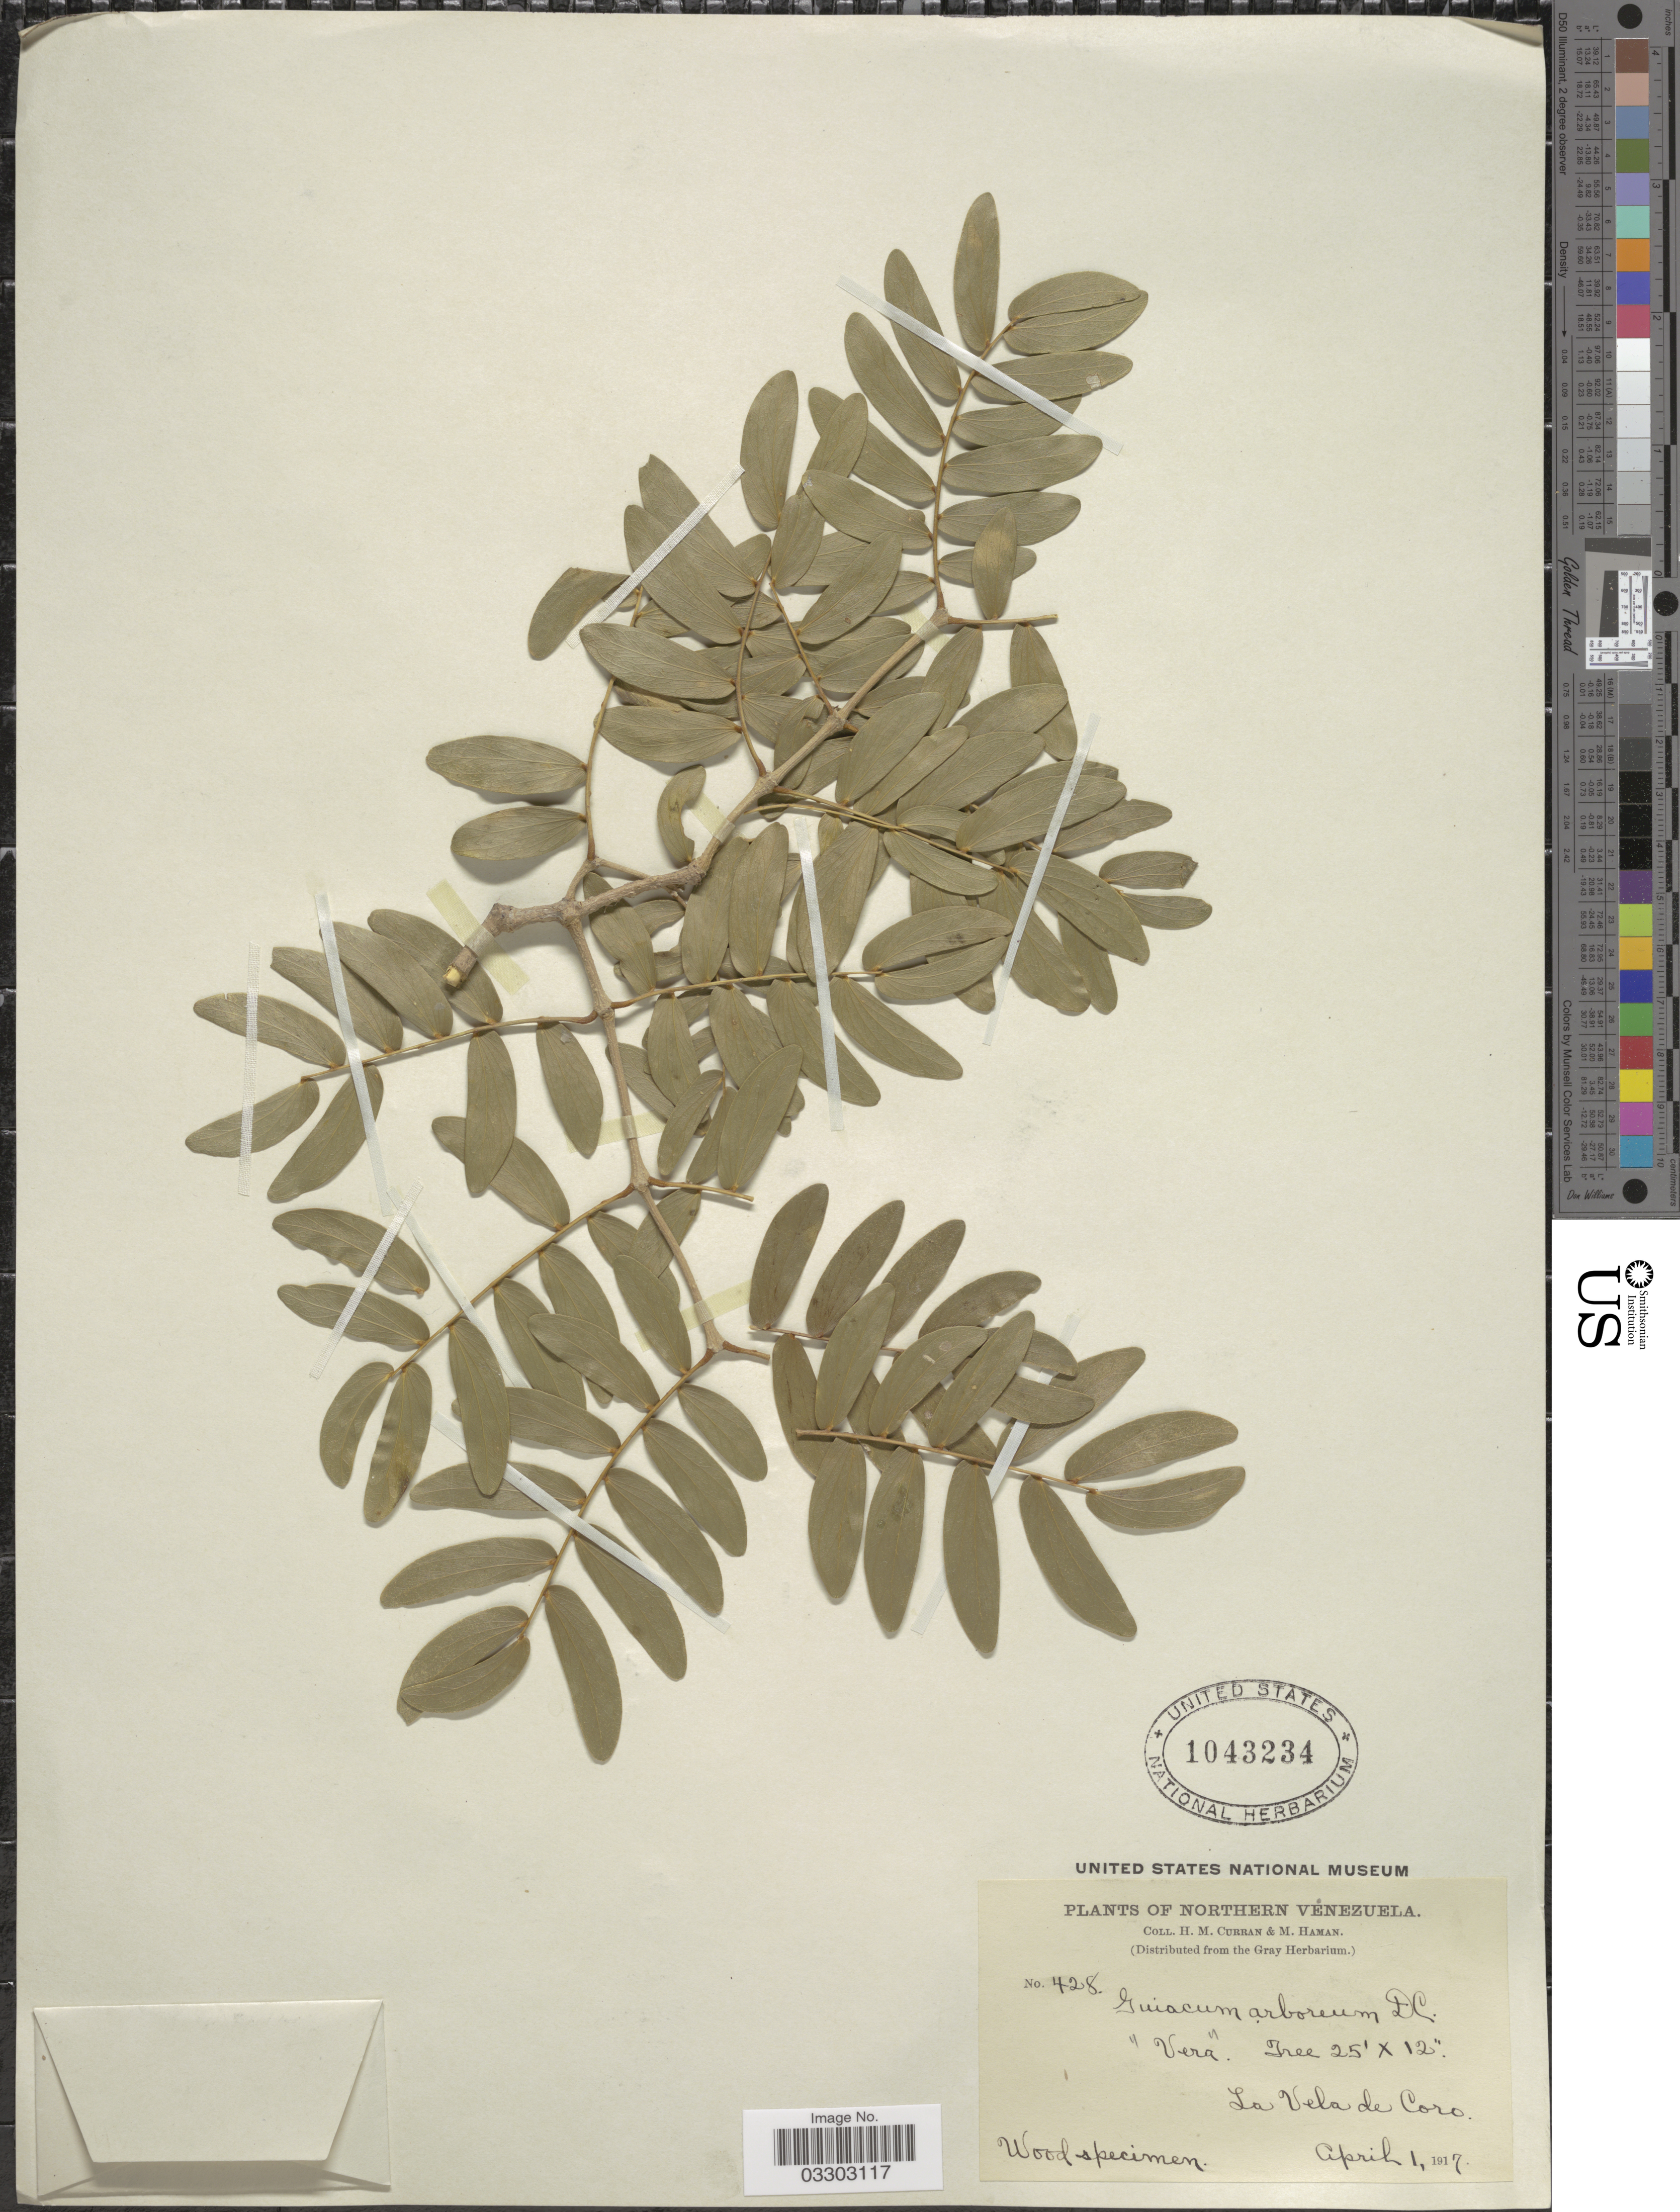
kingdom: Plantae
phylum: Tracheophyta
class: Magnoliopsida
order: Zygophyllales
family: Zygophyllaceae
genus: Gonopterodendron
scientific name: Gonopterodendron arboreum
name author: (Jacq.) Godoy-Bürki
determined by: U.S. National Herbarium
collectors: H. M. Curran & M. Haman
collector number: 428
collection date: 1917-04-01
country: Venezuela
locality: Northern Venezuela. La Vela de Coro.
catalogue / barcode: US 1043234